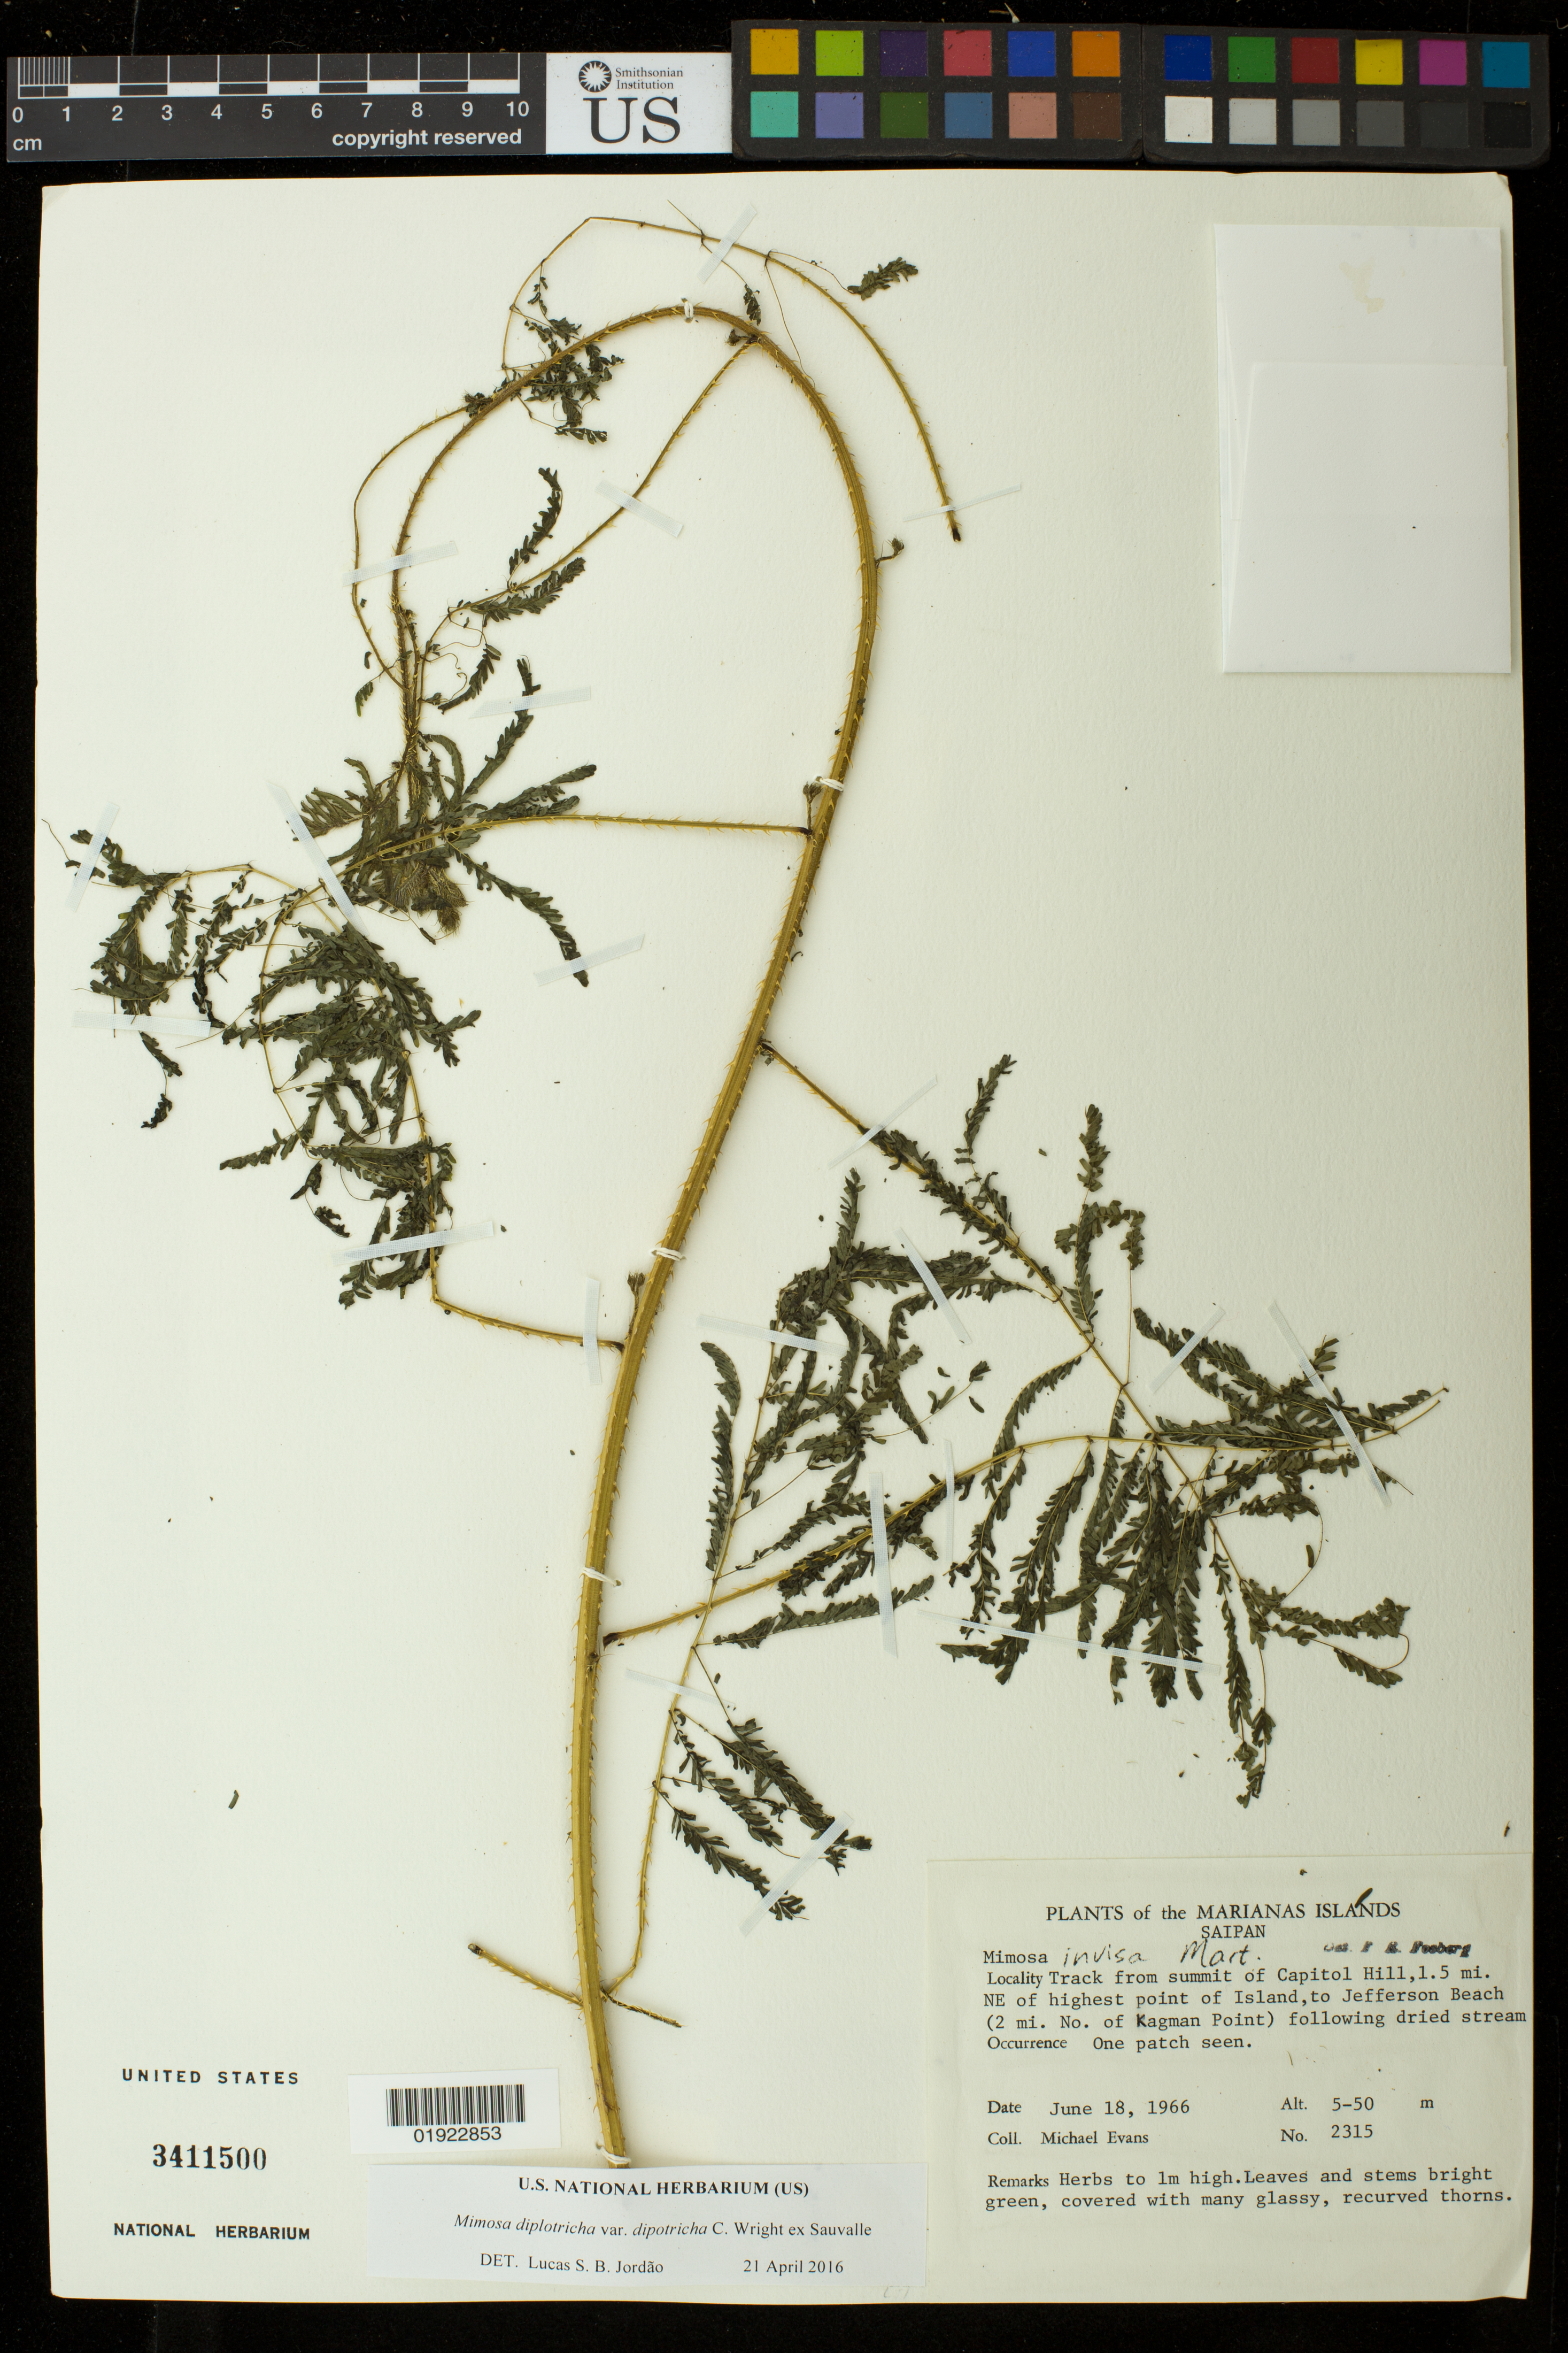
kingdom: Plantae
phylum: Tracheophyta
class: Magnoliopsida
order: Fabales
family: Fabaceae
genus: Mimosa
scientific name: Mimosa diplotricha var. diplotricha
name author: C. Wright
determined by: Jordão, Lucas S.B.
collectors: M. Evans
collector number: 2315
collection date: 1966-06-18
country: Northern Mariana Islands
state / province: Saipan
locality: Track from summit of Capitol HIll, 1.5 mi. NE of highest point of Island, to Jefferson Beach (2 mi. No. of Kagman Point) following dried stream.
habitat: One patch seen.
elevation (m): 5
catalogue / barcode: US 3411500